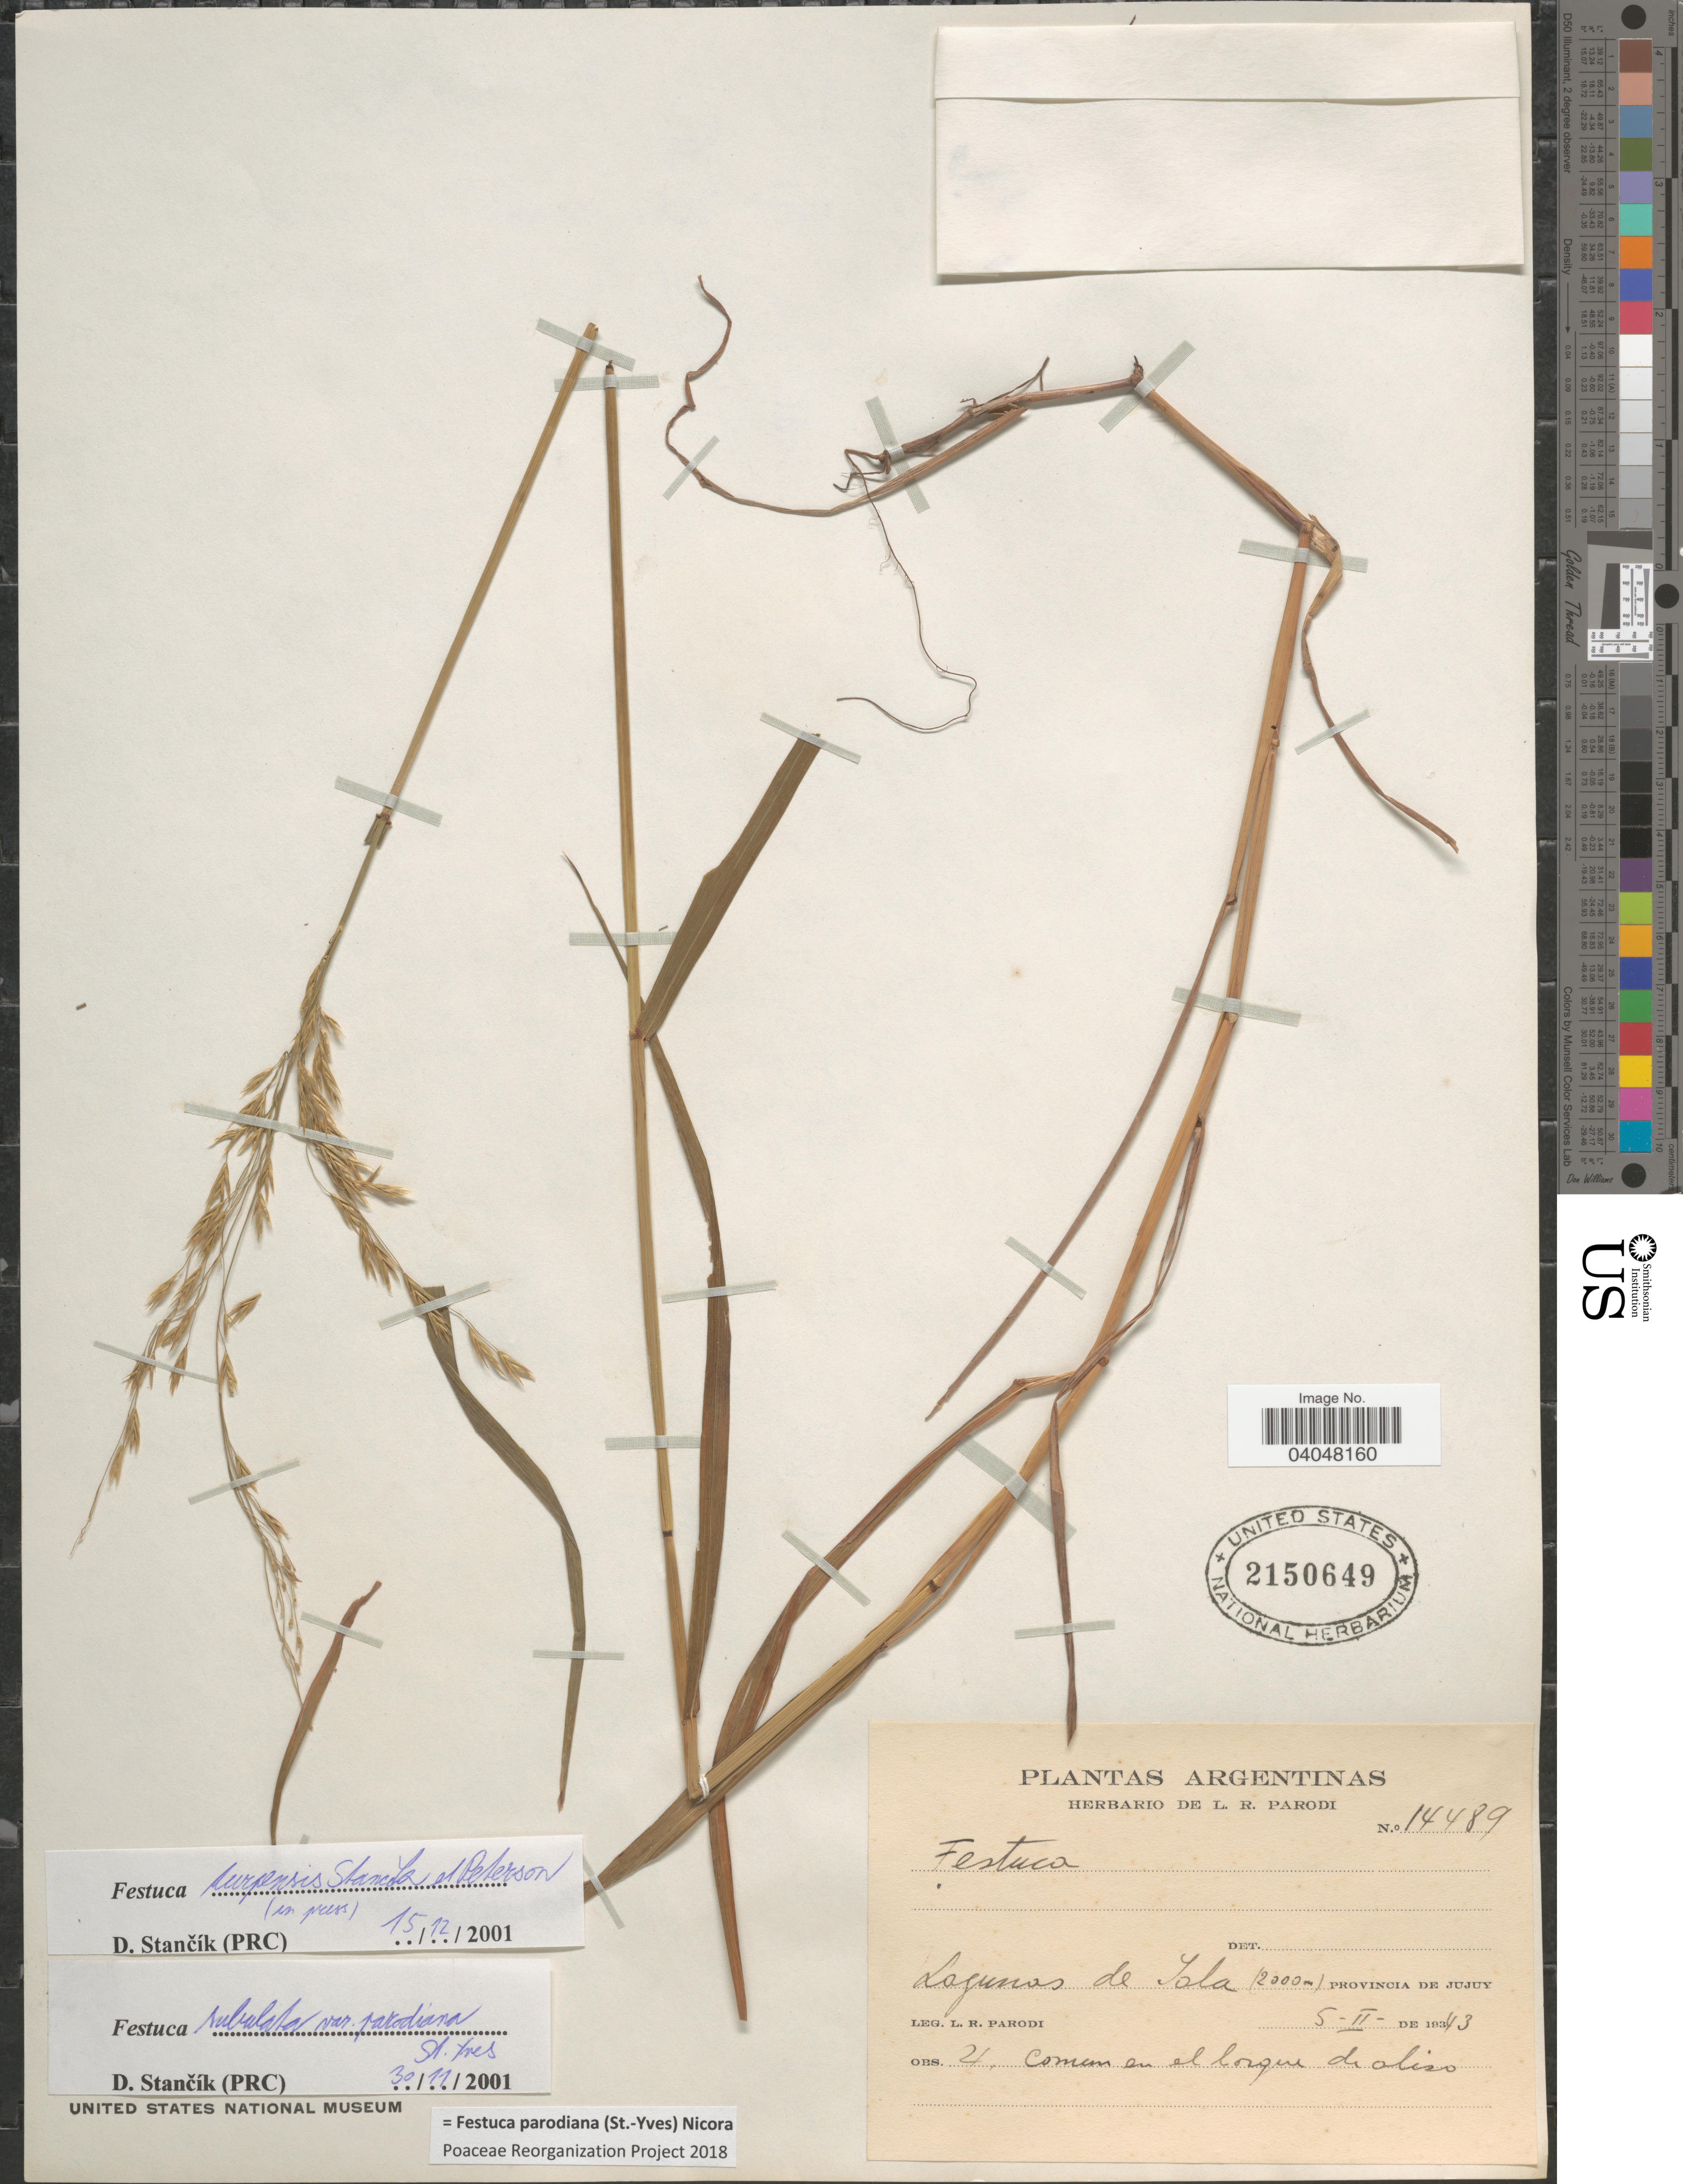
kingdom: Plantae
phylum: Tracheophyta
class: Liliopsida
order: Poales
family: Poaceae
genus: Festuca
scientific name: Festuca parodiana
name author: (St.-Yves) Nicora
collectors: L. R. Parodi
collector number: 14489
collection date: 1943-02-05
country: Argentina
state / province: Jujuy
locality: Lagunas de Yala.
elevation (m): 2000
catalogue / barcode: US 2150649